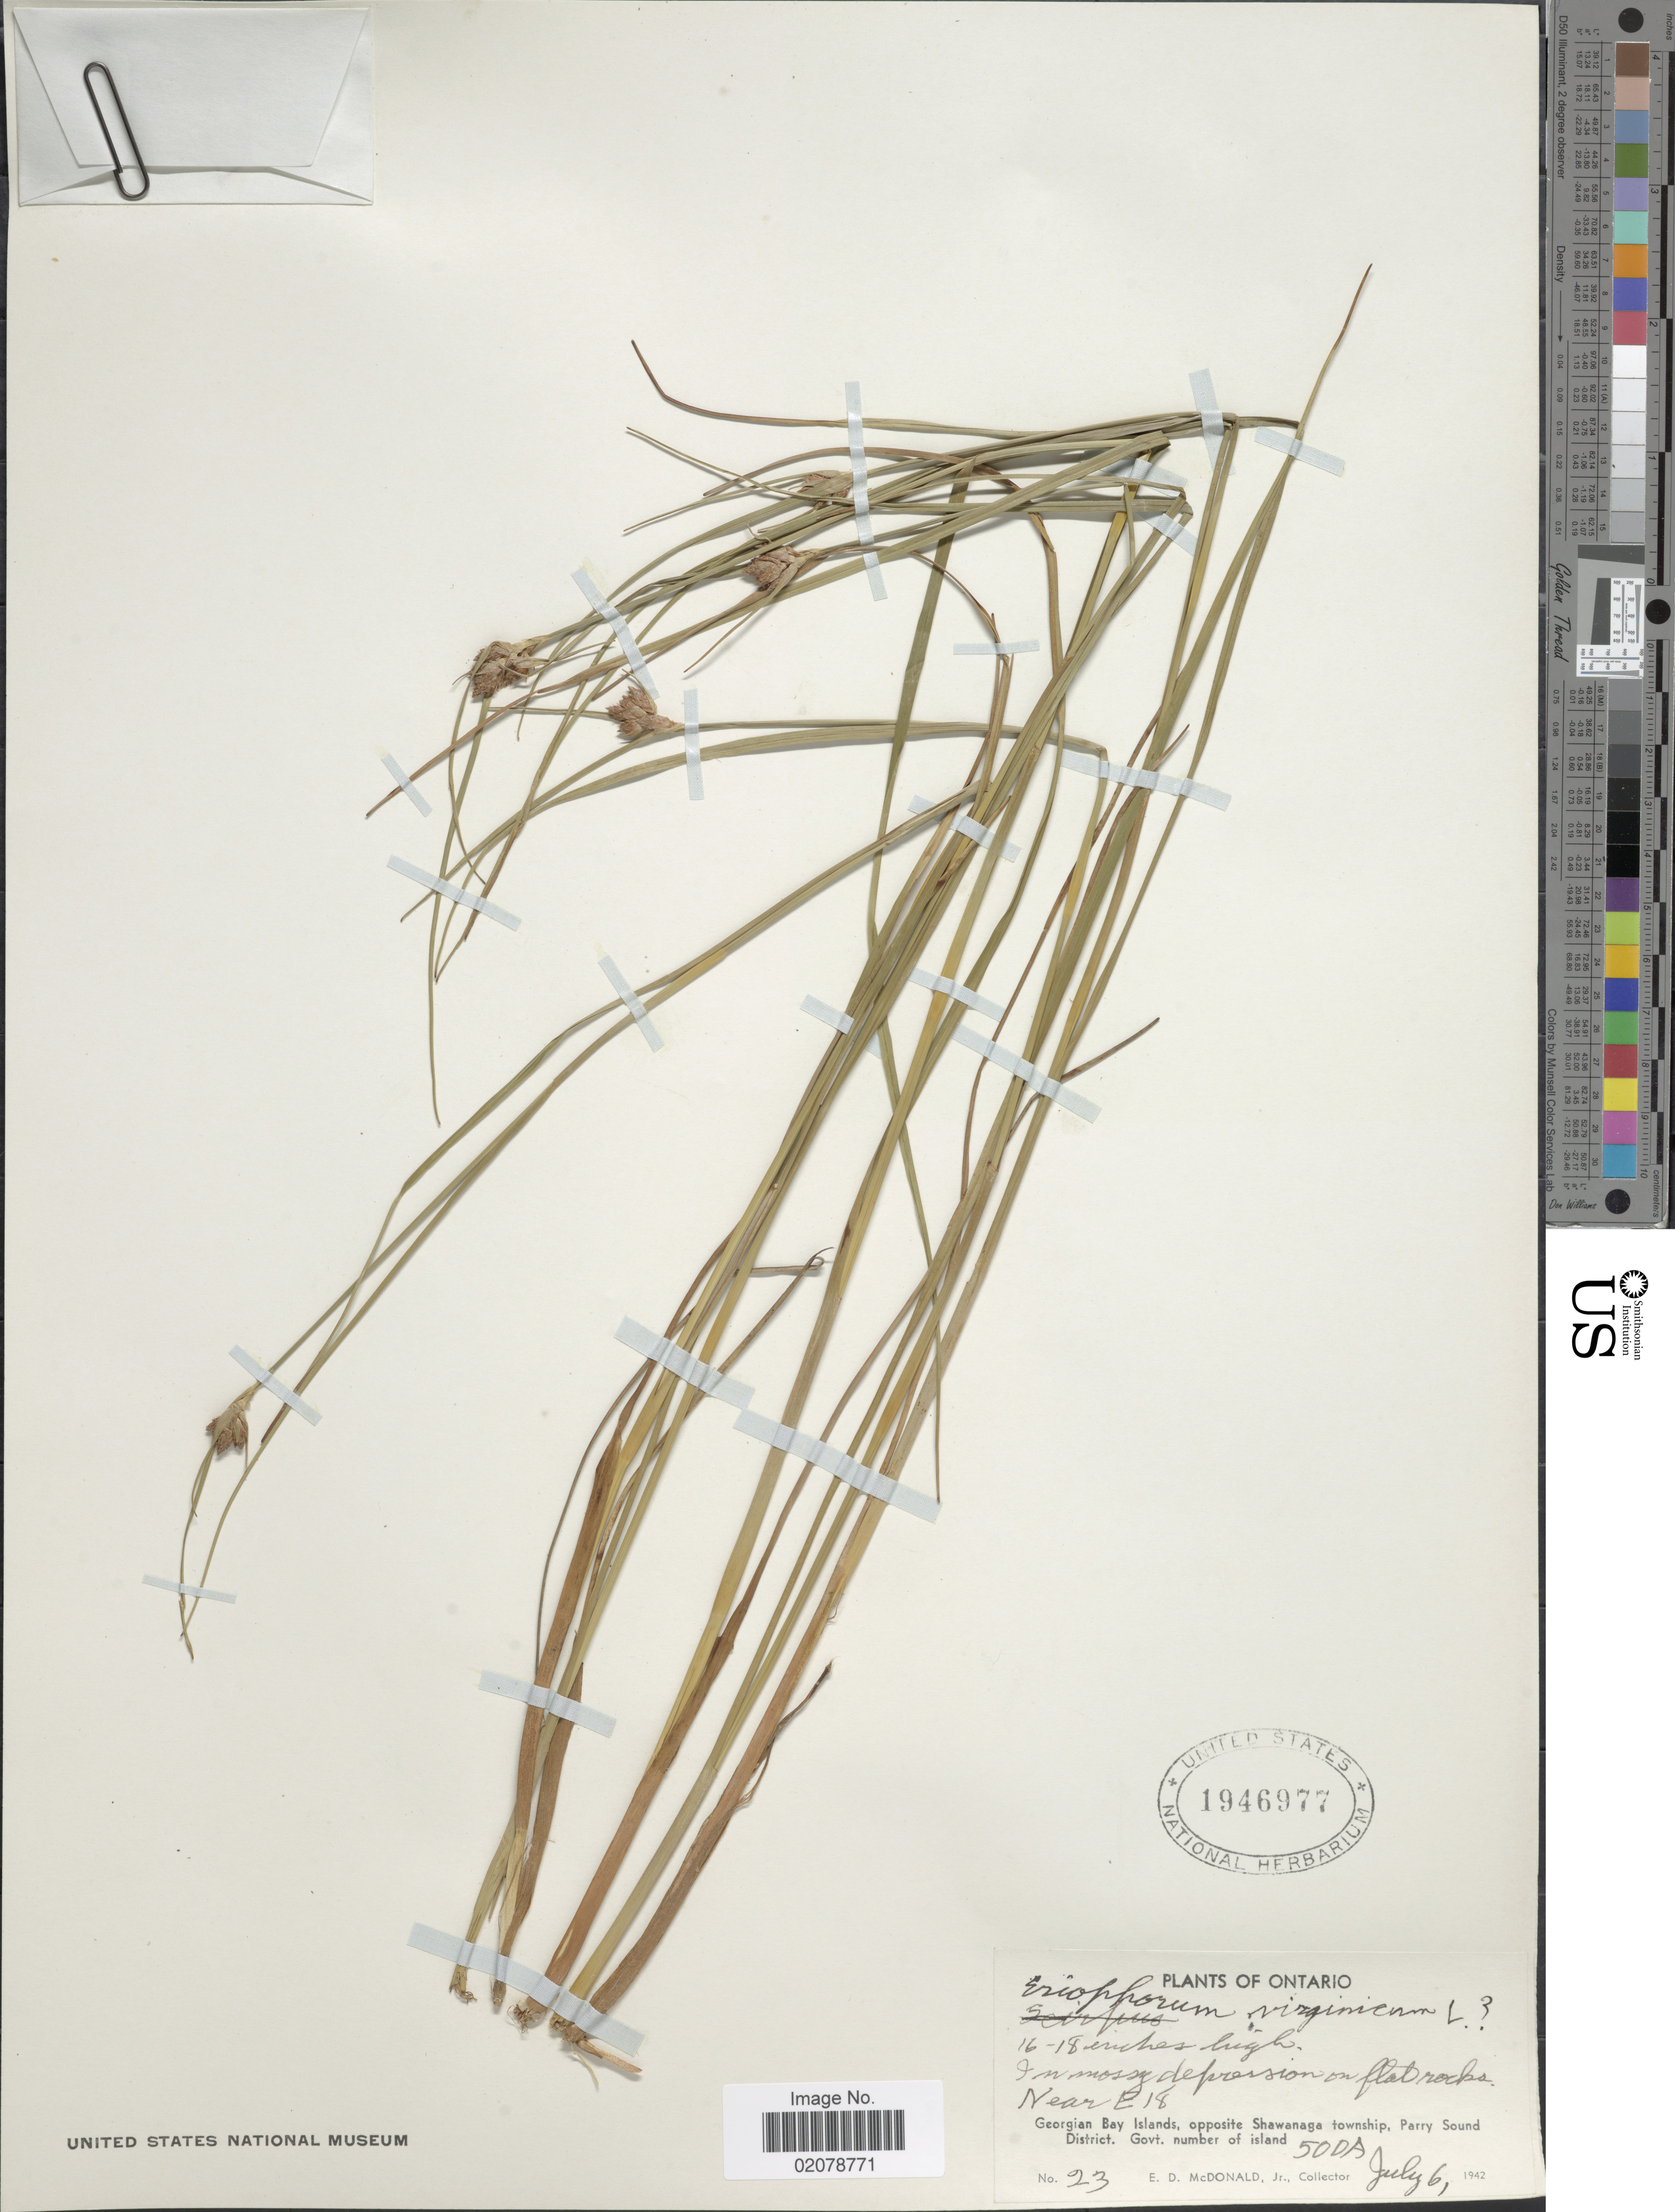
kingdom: Plantae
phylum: Tracheophyta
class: Liliopsida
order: Poales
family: Cyperaceae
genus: Eriophorum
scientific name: Eriophorum virginicum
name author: L.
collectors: E. D. McDonald Jr.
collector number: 23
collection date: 1942-07-06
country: Canada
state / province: Ontario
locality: Georgian Bay Islands, opposite Shawanaga township, Parry Sound District. Near E18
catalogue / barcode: US 1946977